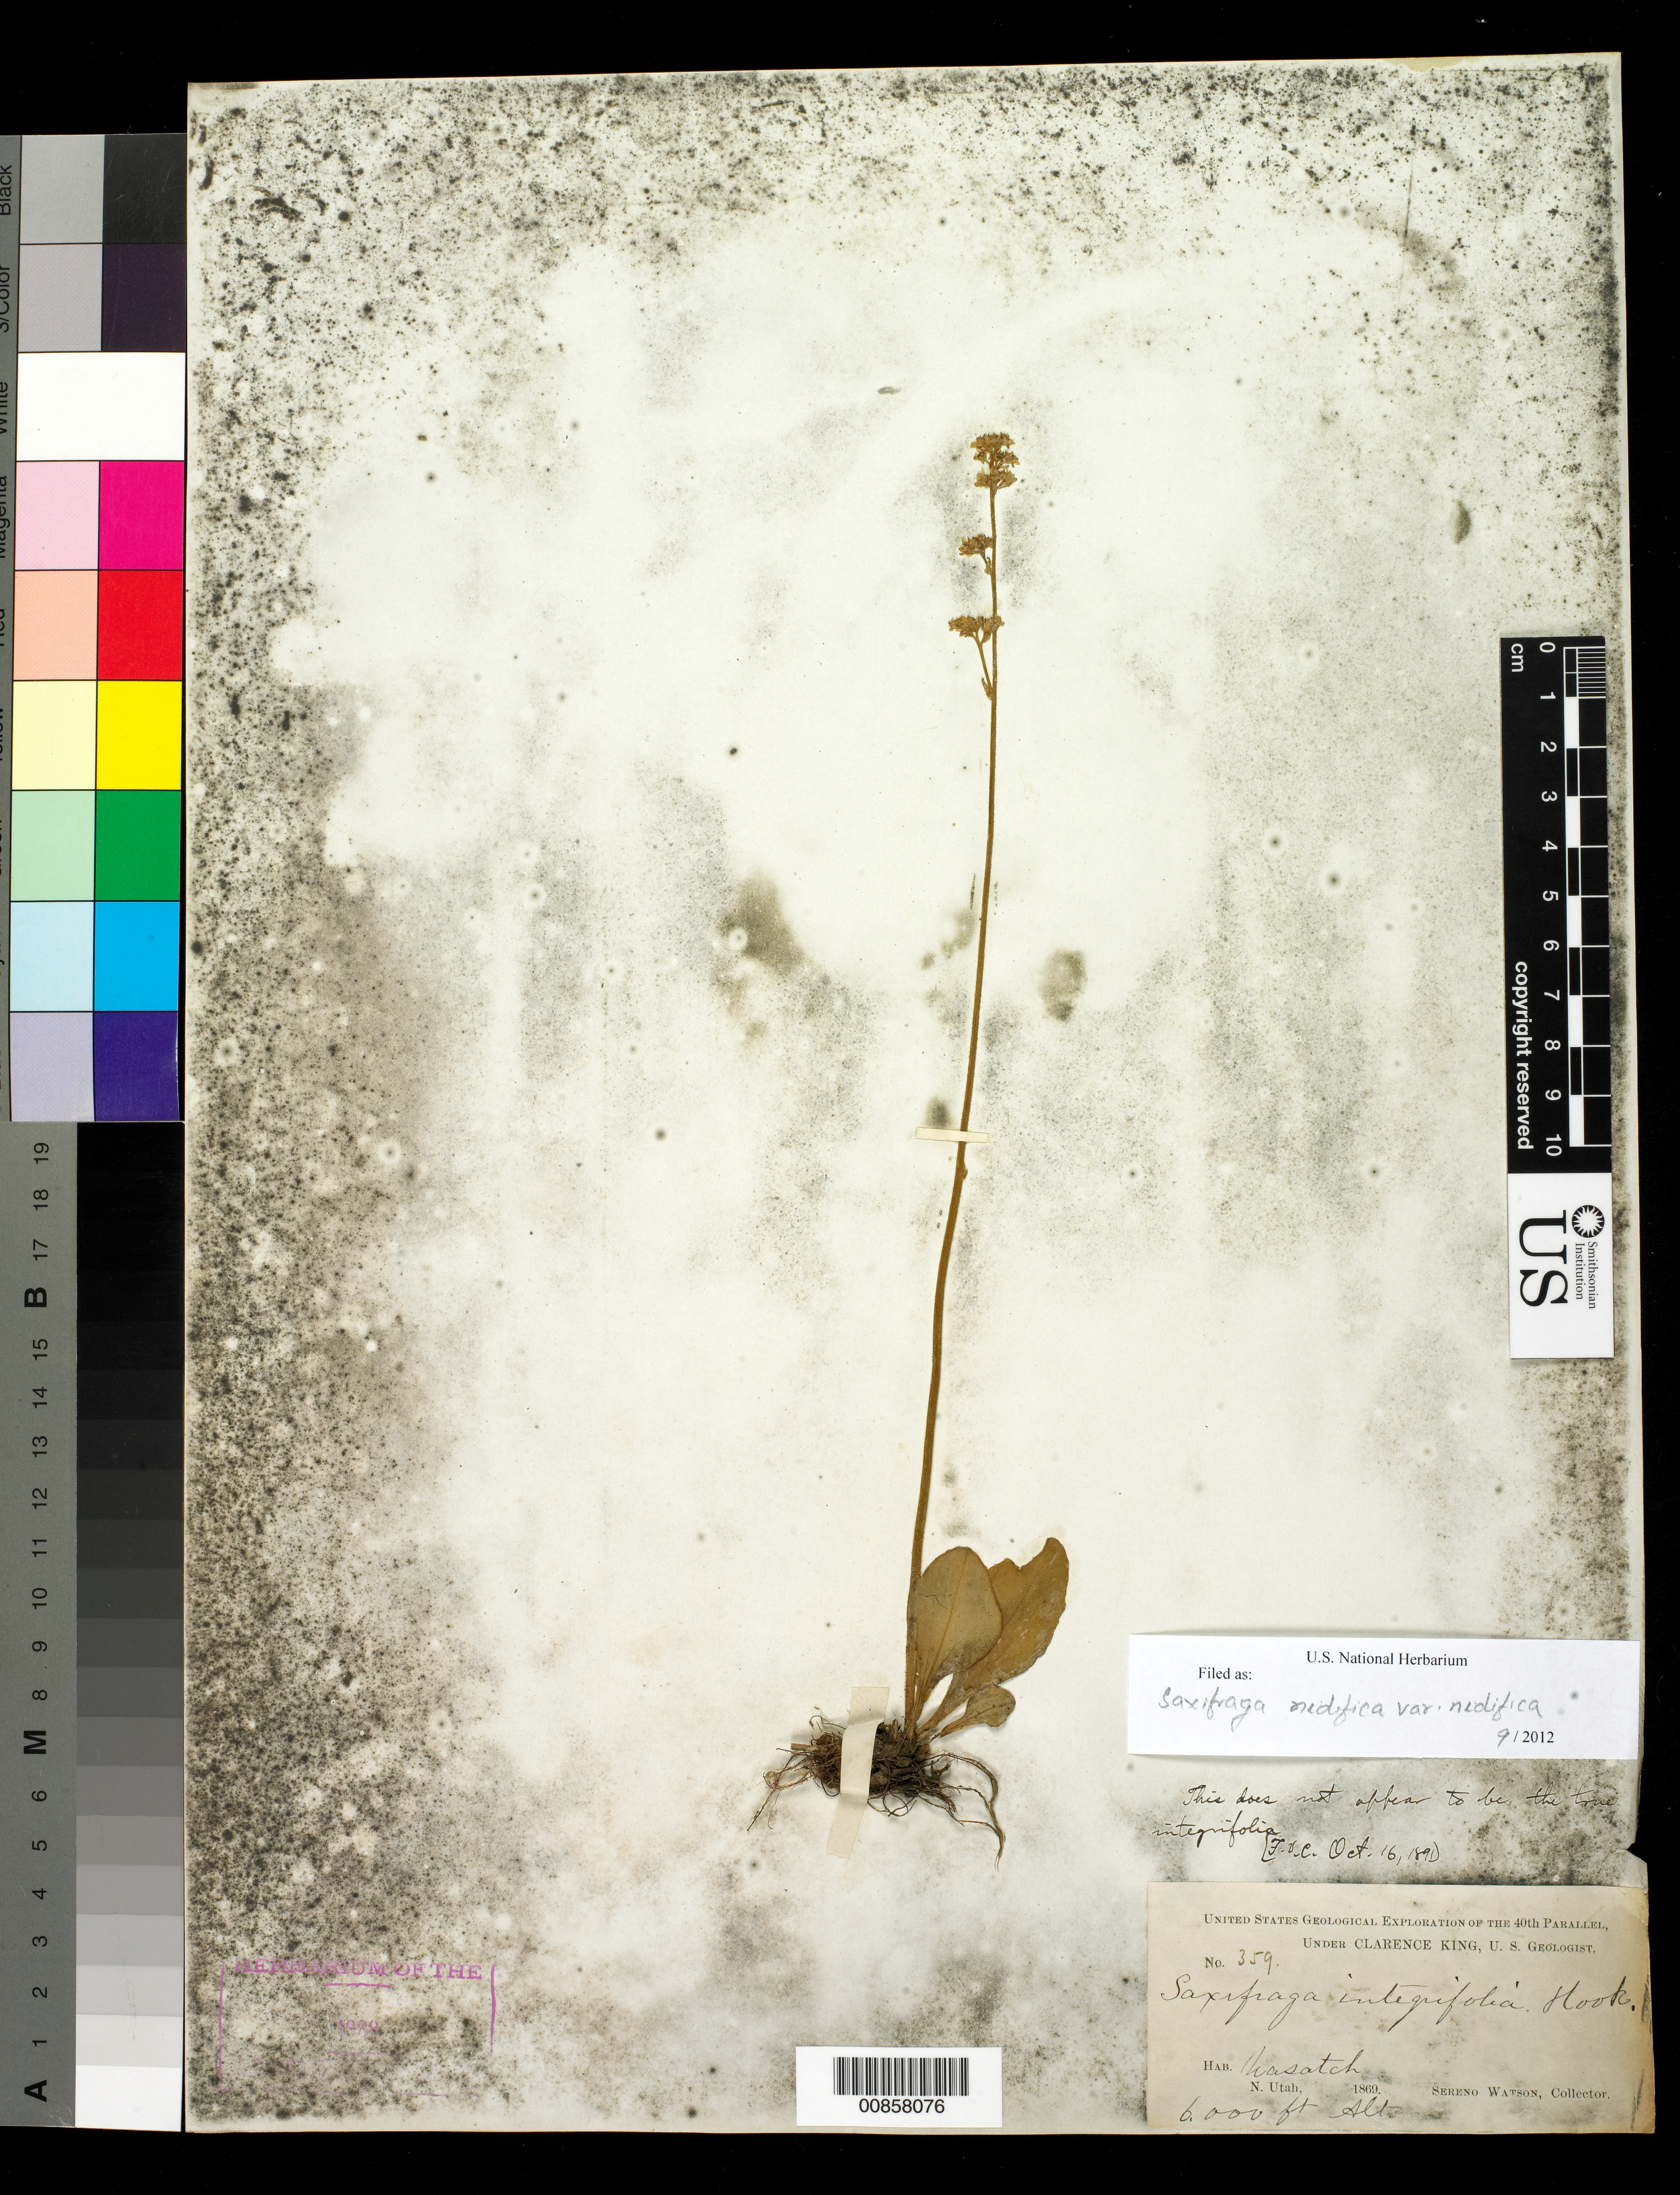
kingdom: Plantae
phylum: Tracheophyta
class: Magnoliopsida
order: Saxifragales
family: Saxifragaceae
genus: Micranthes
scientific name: Micranthes nidifica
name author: (Greene) Small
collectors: S. Watson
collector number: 359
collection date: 1869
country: United States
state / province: Utah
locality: Wasatch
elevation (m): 1829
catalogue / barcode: US 1